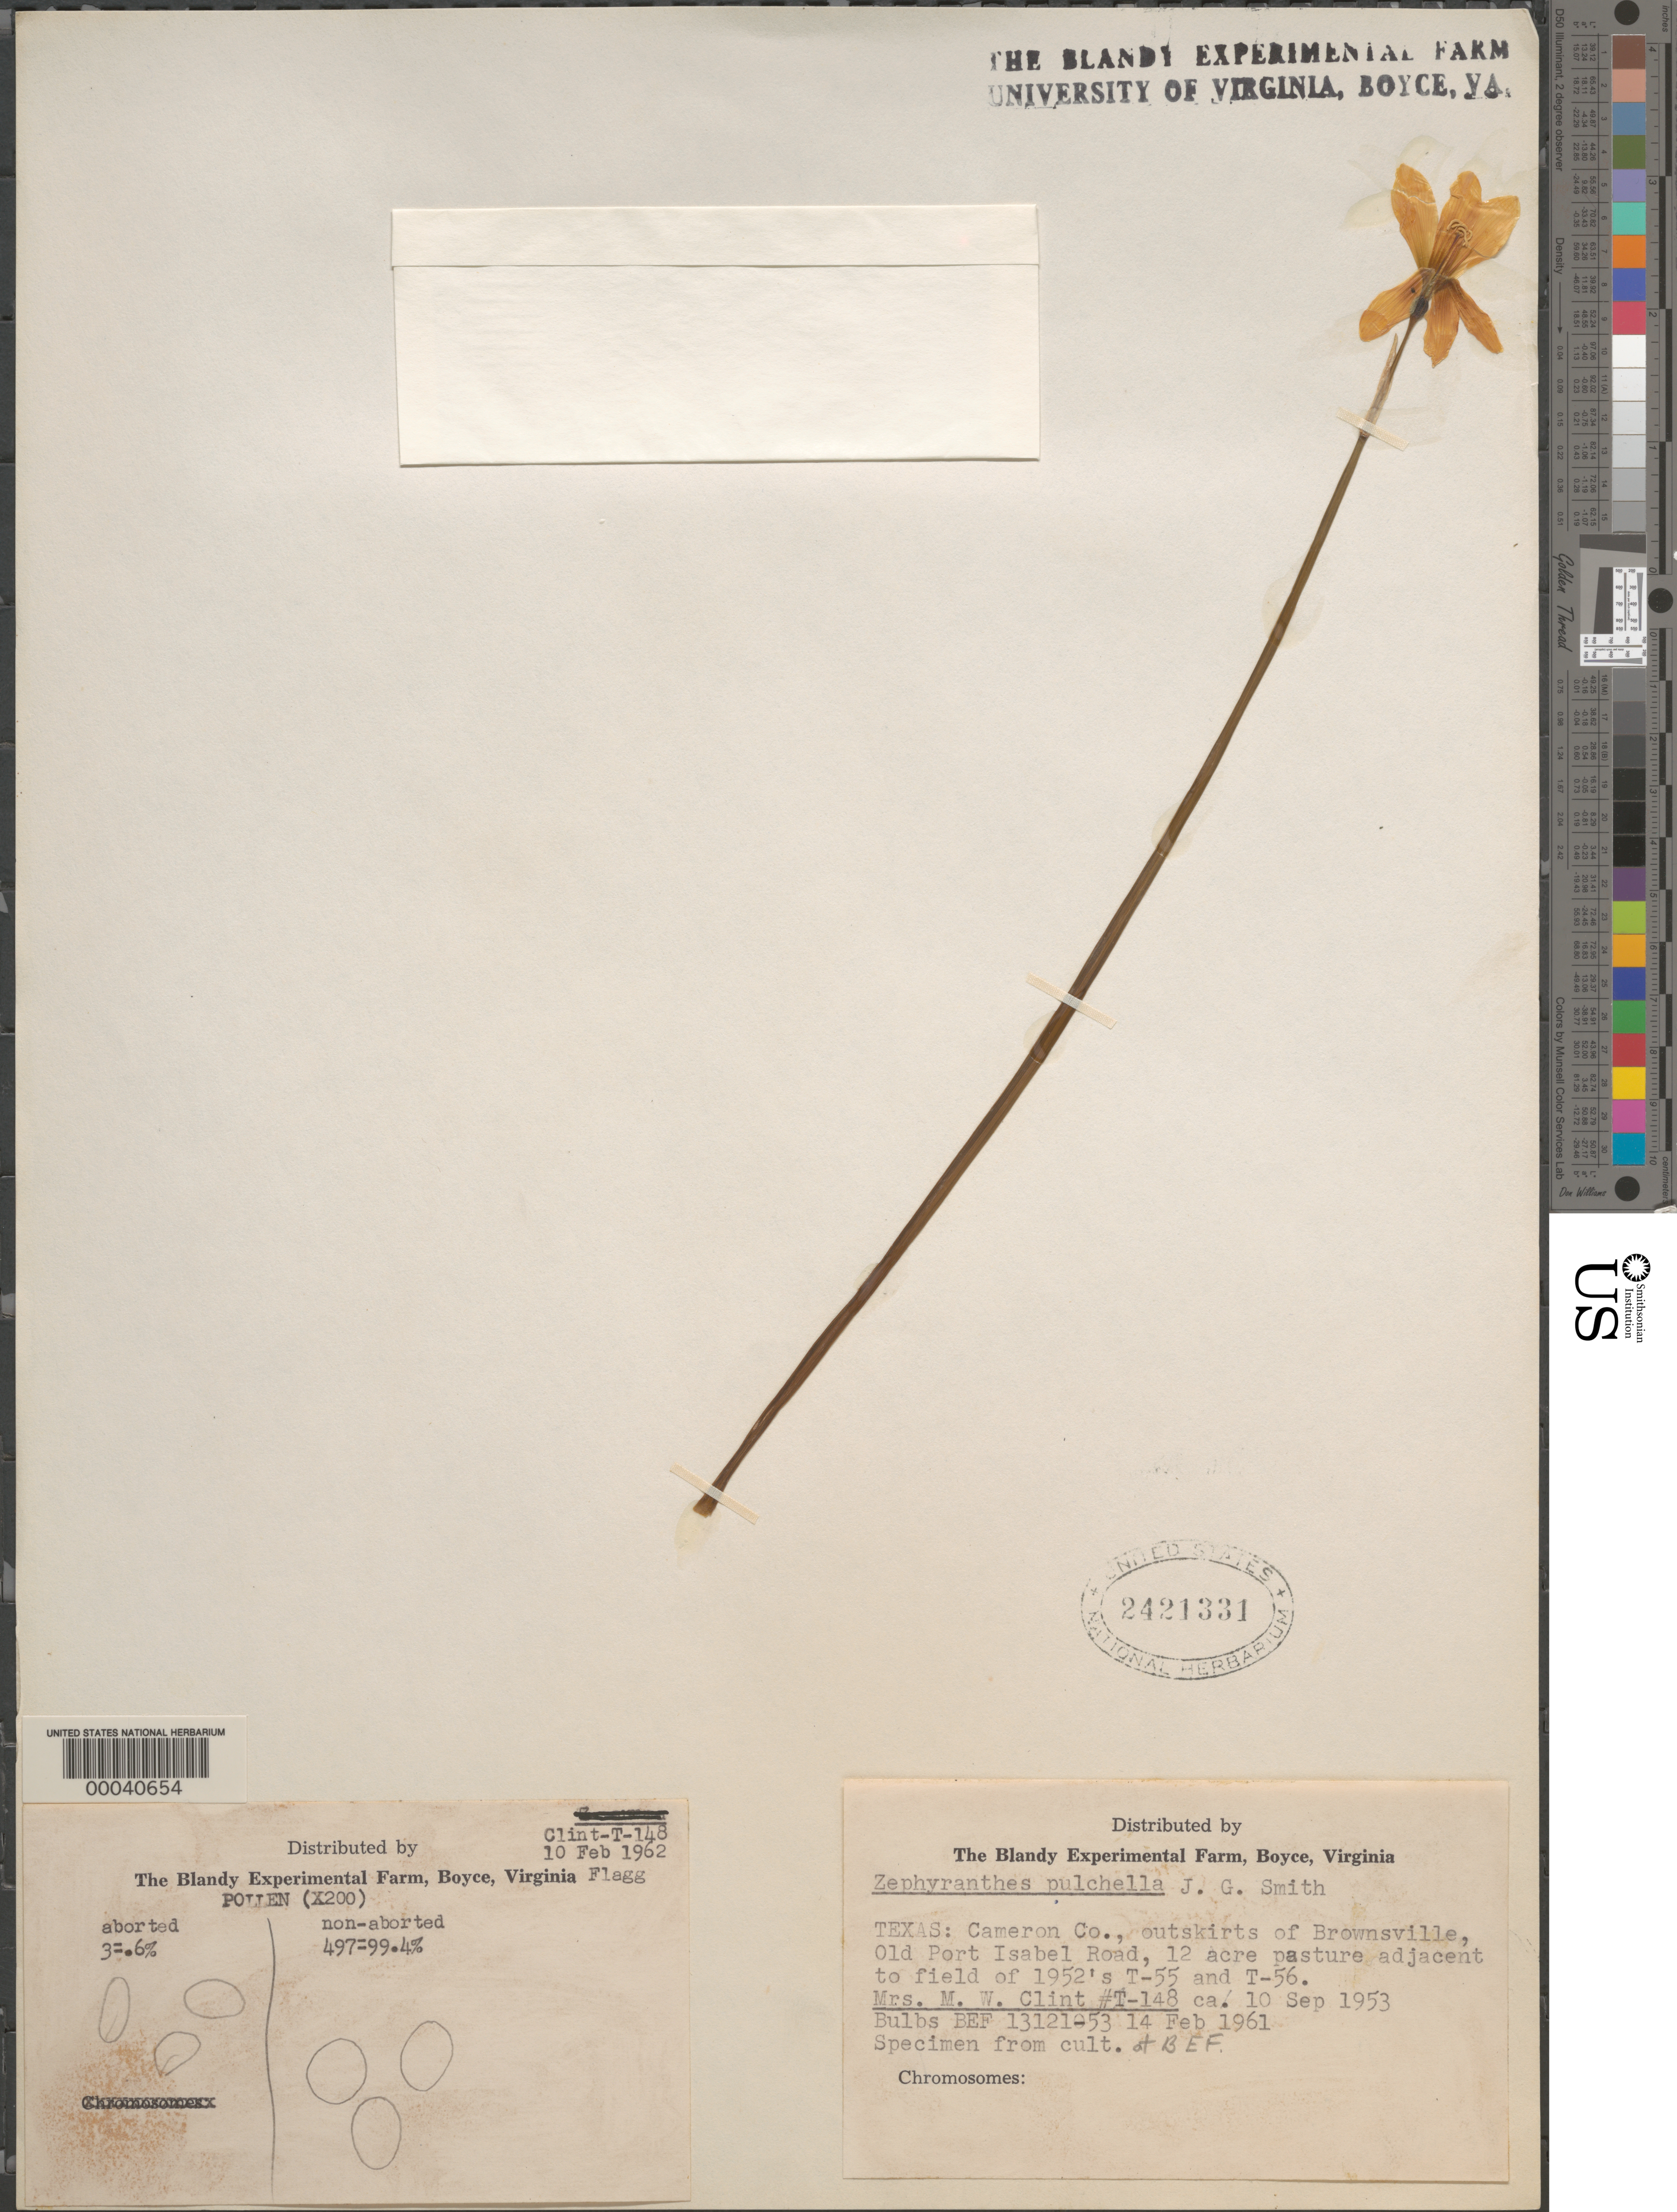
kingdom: Plantae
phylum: Tracheophyta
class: Liliopsida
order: Asparagales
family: Amaryllidaceae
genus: Zephyranthes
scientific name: Zephyranthes pulchella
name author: J.G. Sm.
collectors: M. Clint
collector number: T-148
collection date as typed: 10 Sep 1953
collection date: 1953-09-10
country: United States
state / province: Texas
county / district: Cameron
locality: Outskirts of brownsville, old port isabel road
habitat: Pasture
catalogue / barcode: US 2421331